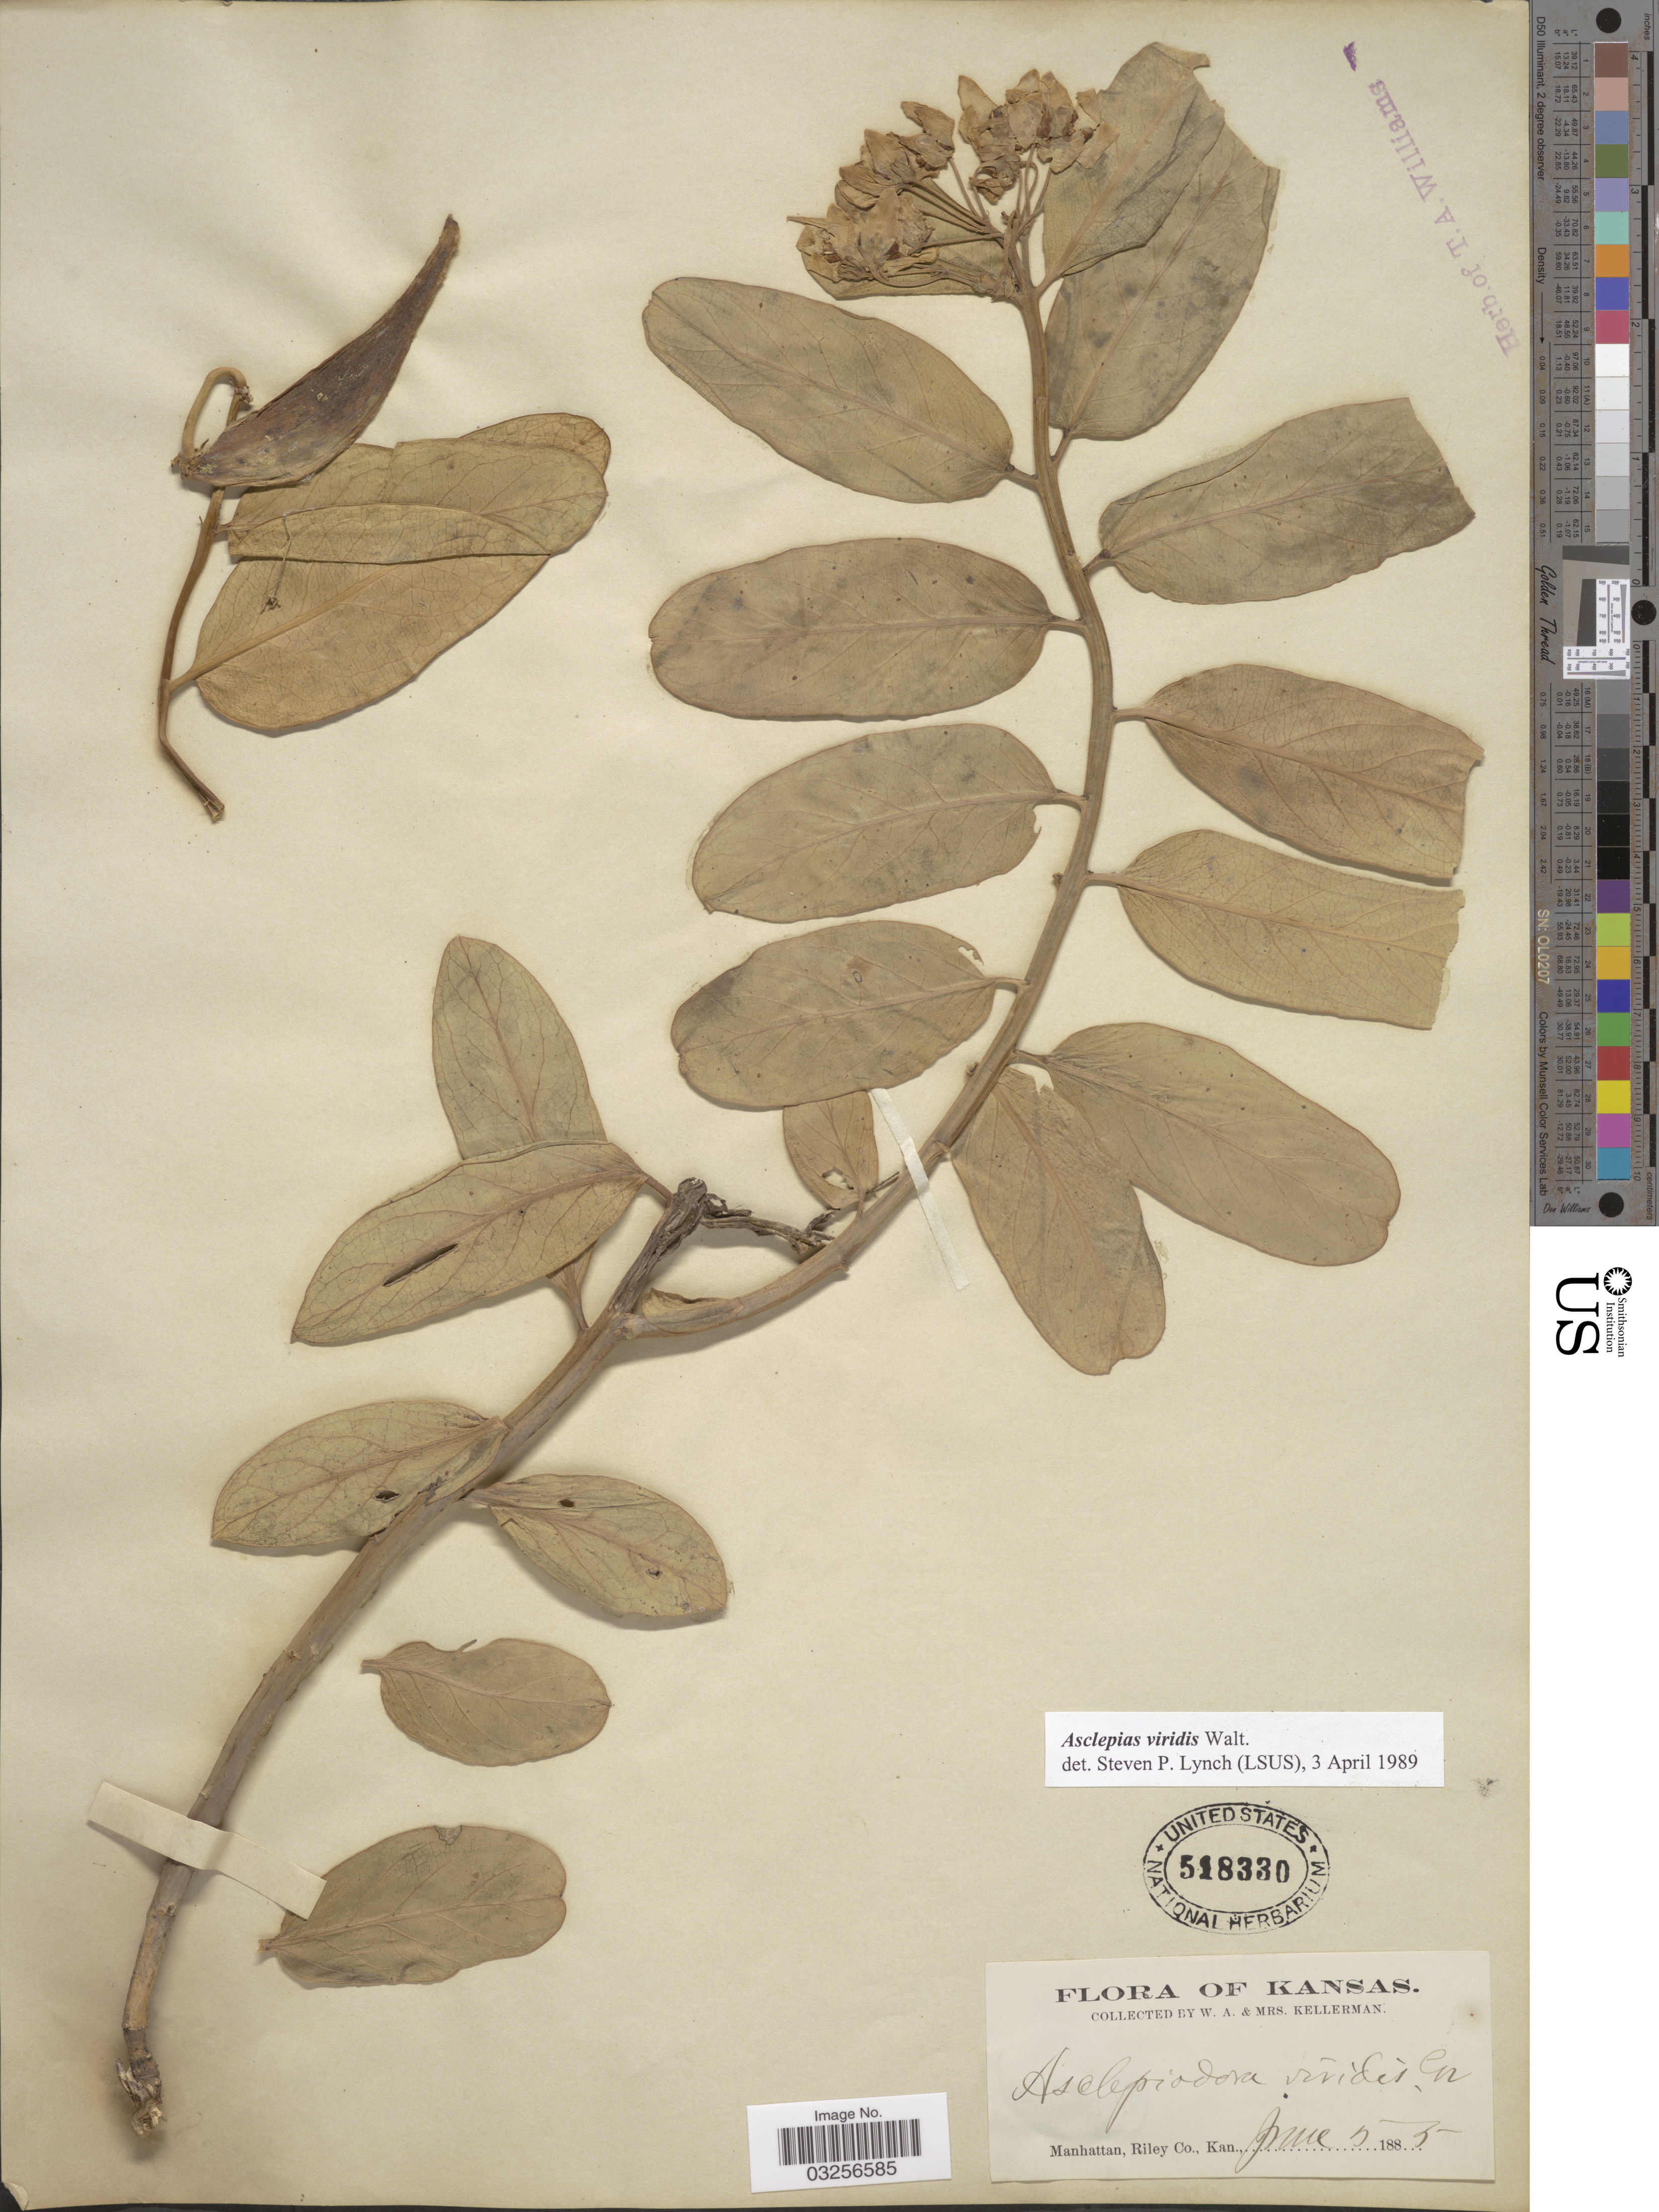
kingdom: Plantae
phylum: Tracheophyta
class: Magnoliopsida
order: Gentianales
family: Apocynaceae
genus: Asclepias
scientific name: Asclepias viridis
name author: Walter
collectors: W. Kellerman & Kellerman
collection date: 1885-06-05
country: United States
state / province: Kansas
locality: Manhattan, Riley Co., Kan.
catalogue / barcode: US 518330